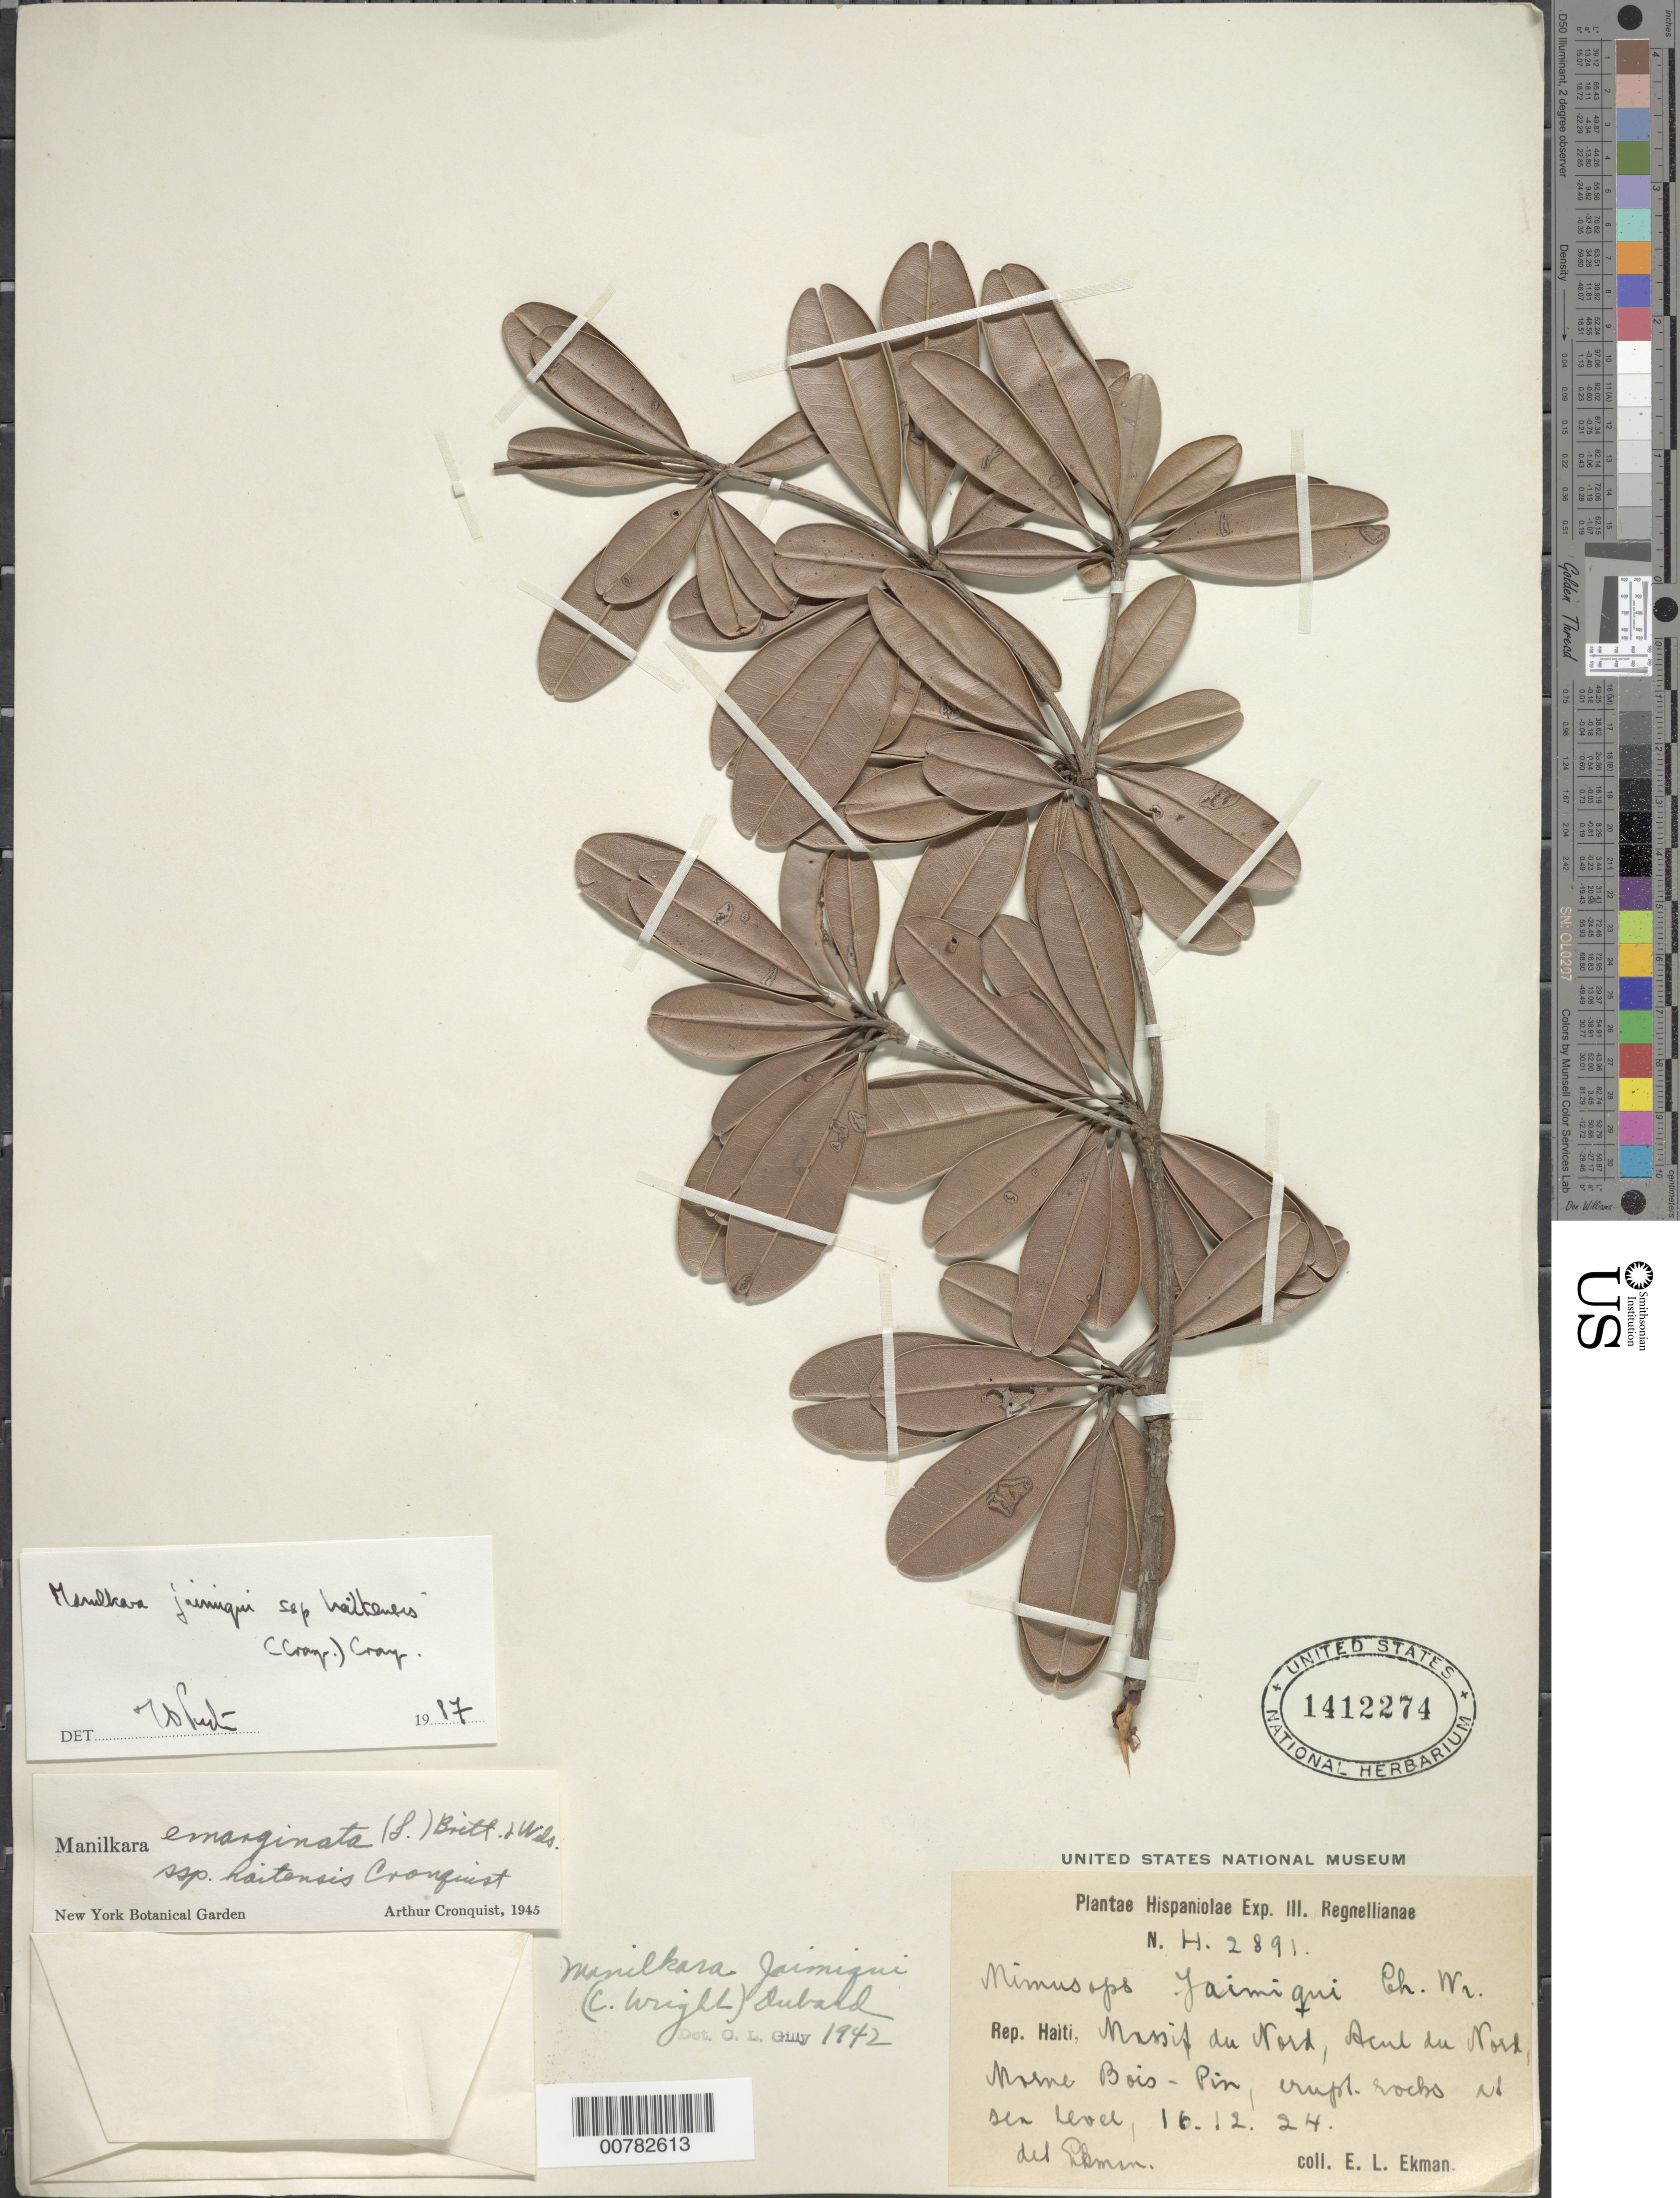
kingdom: Plantae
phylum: Tracheophyta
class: Magnoliopsida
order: Ericales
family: Sapotaceae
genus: Manilkara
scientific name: Manilkara jaimiqui subsp. haitensis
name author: (Cronq.) Cronq.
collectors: E. L. Ekman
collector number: H 2891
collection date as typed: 16 Dec 1924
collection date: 1924-12-16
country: Haiti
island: Hispaniola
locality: Morne Bois-Pin, Acul du Nord, Massif du Nord.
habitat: Crupt rocks.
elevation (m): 0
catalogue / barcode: US 1412274